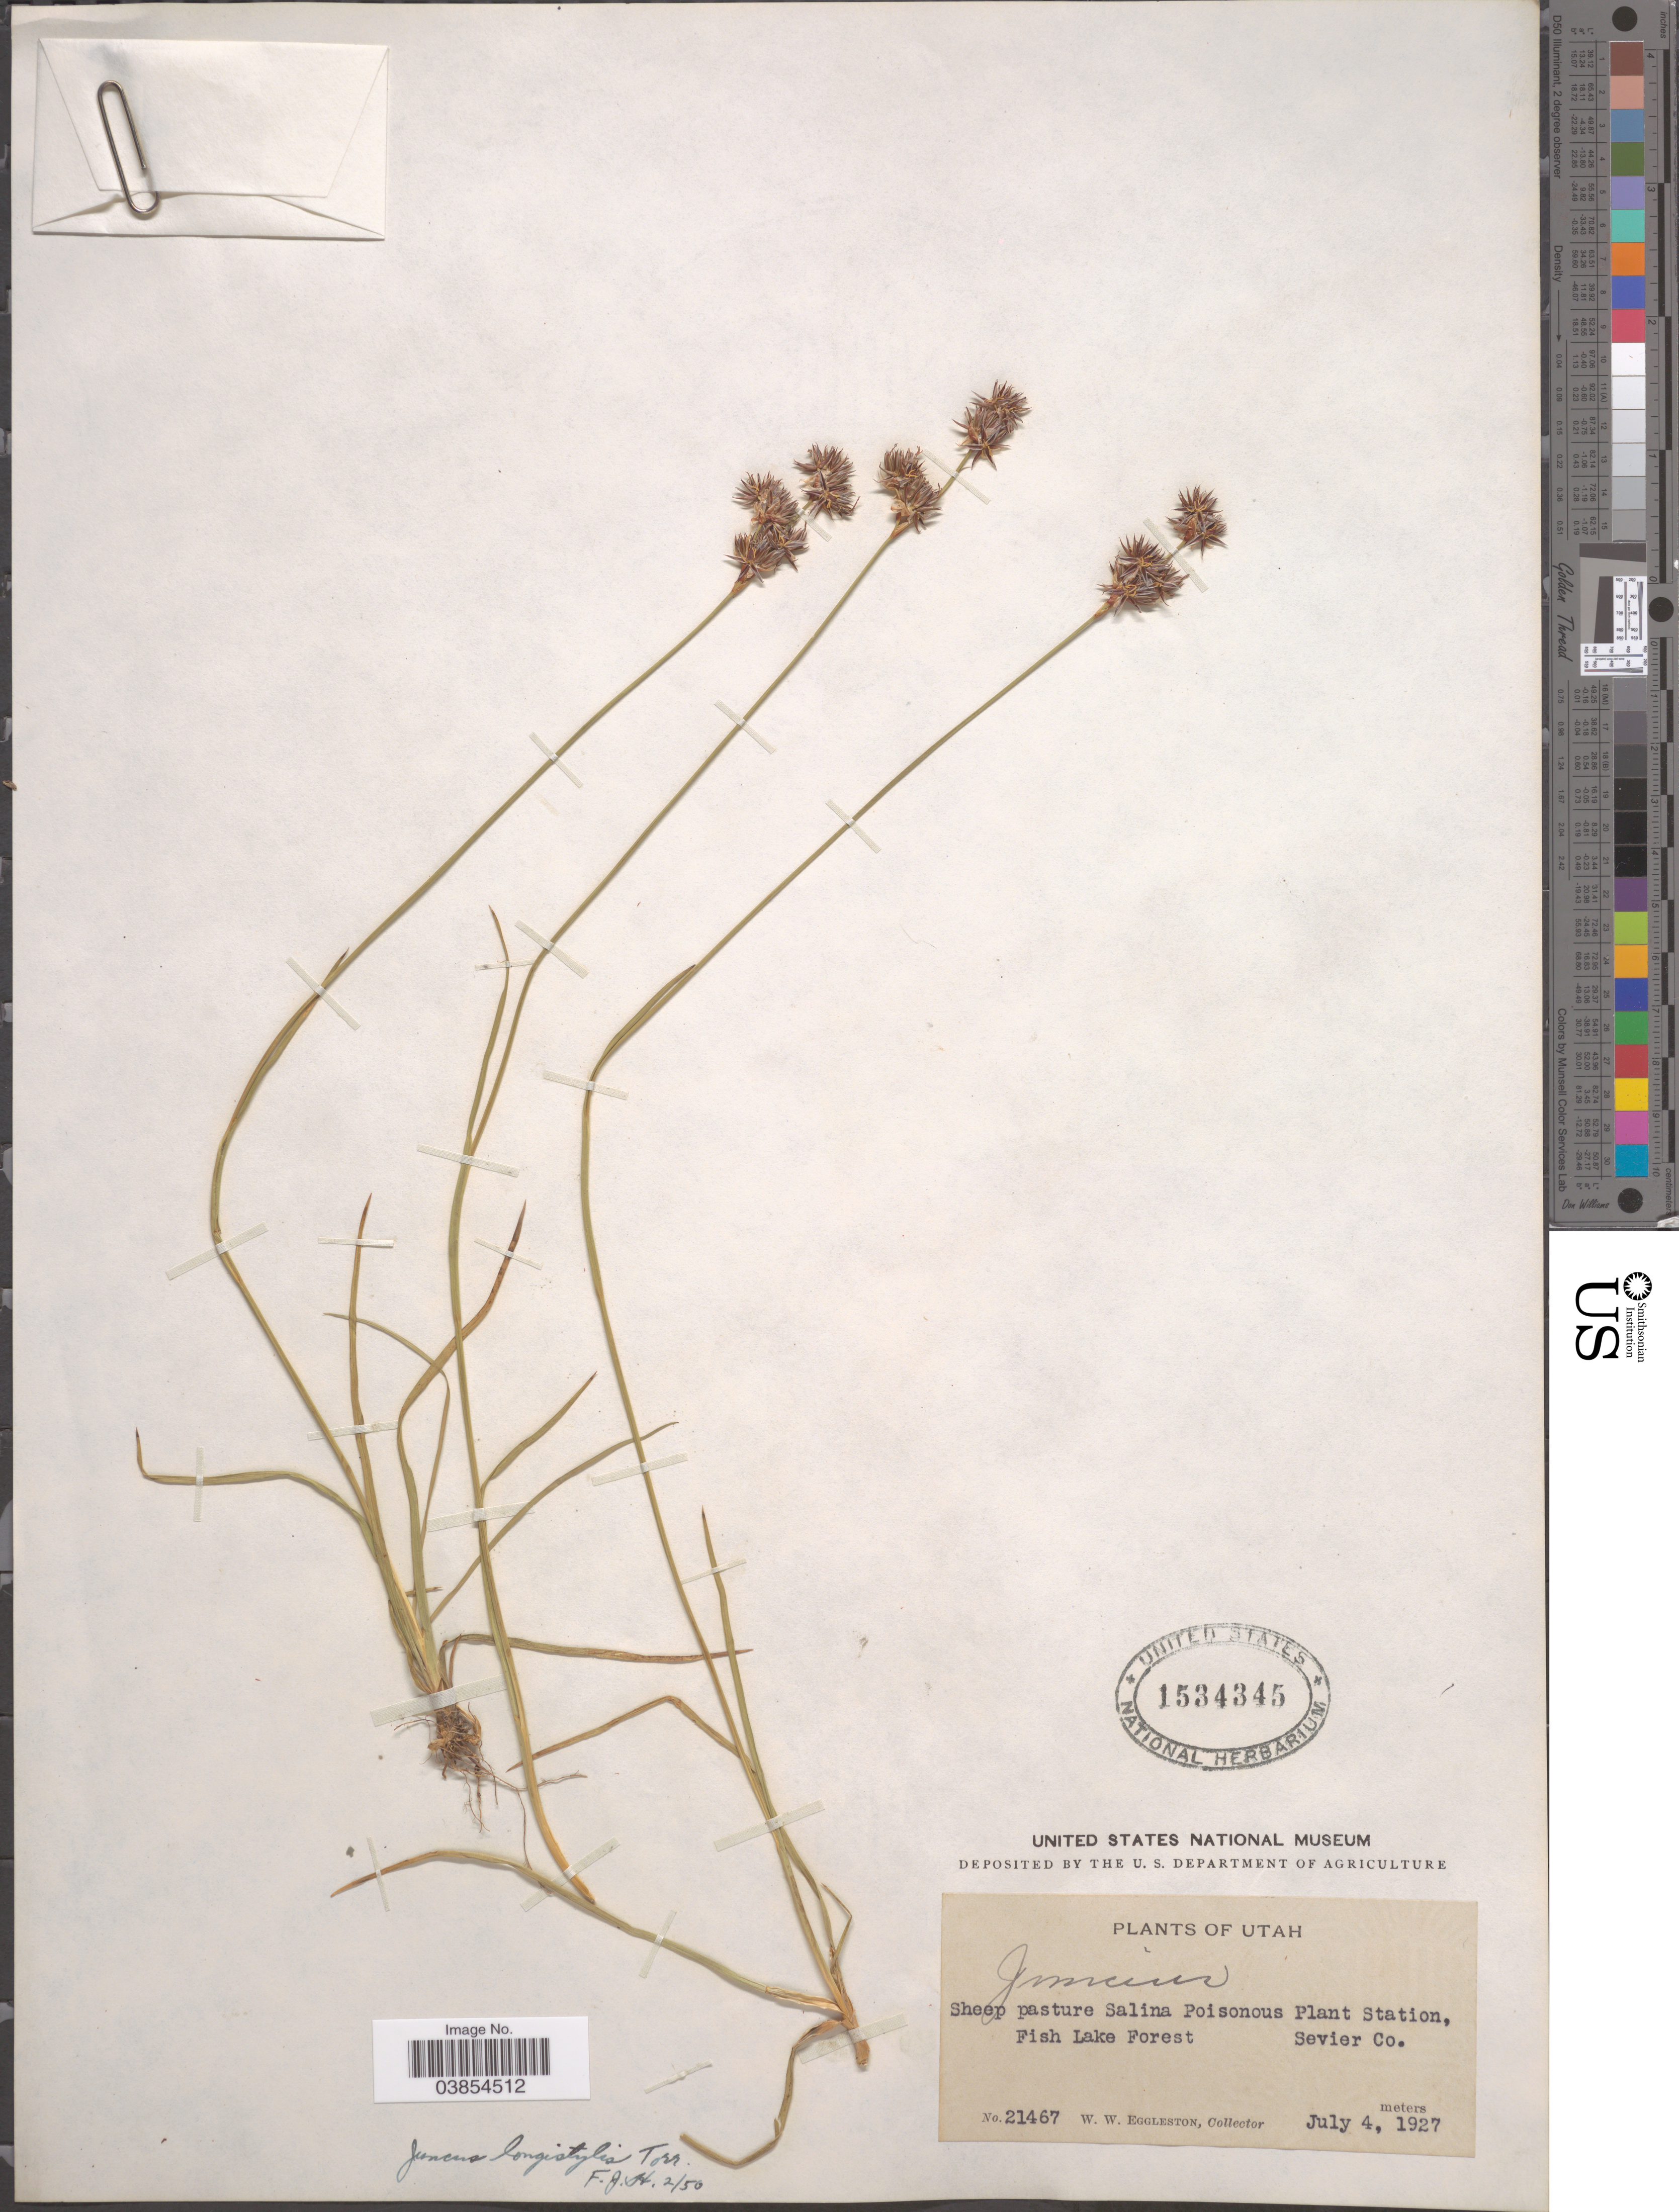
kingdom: Plantae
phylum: Tracheophyta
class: Liliopsida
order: Poales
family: Juncaceae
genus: Juncus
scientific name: Juncus longistylis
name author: Torr.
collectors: W. W. Eggleston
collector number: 21467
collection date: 1927-07-04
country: United States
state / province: Utah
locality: Salina Poisonous Plant Station, Fish Lake Forest, Sevier Co.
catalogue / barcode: US 1534345